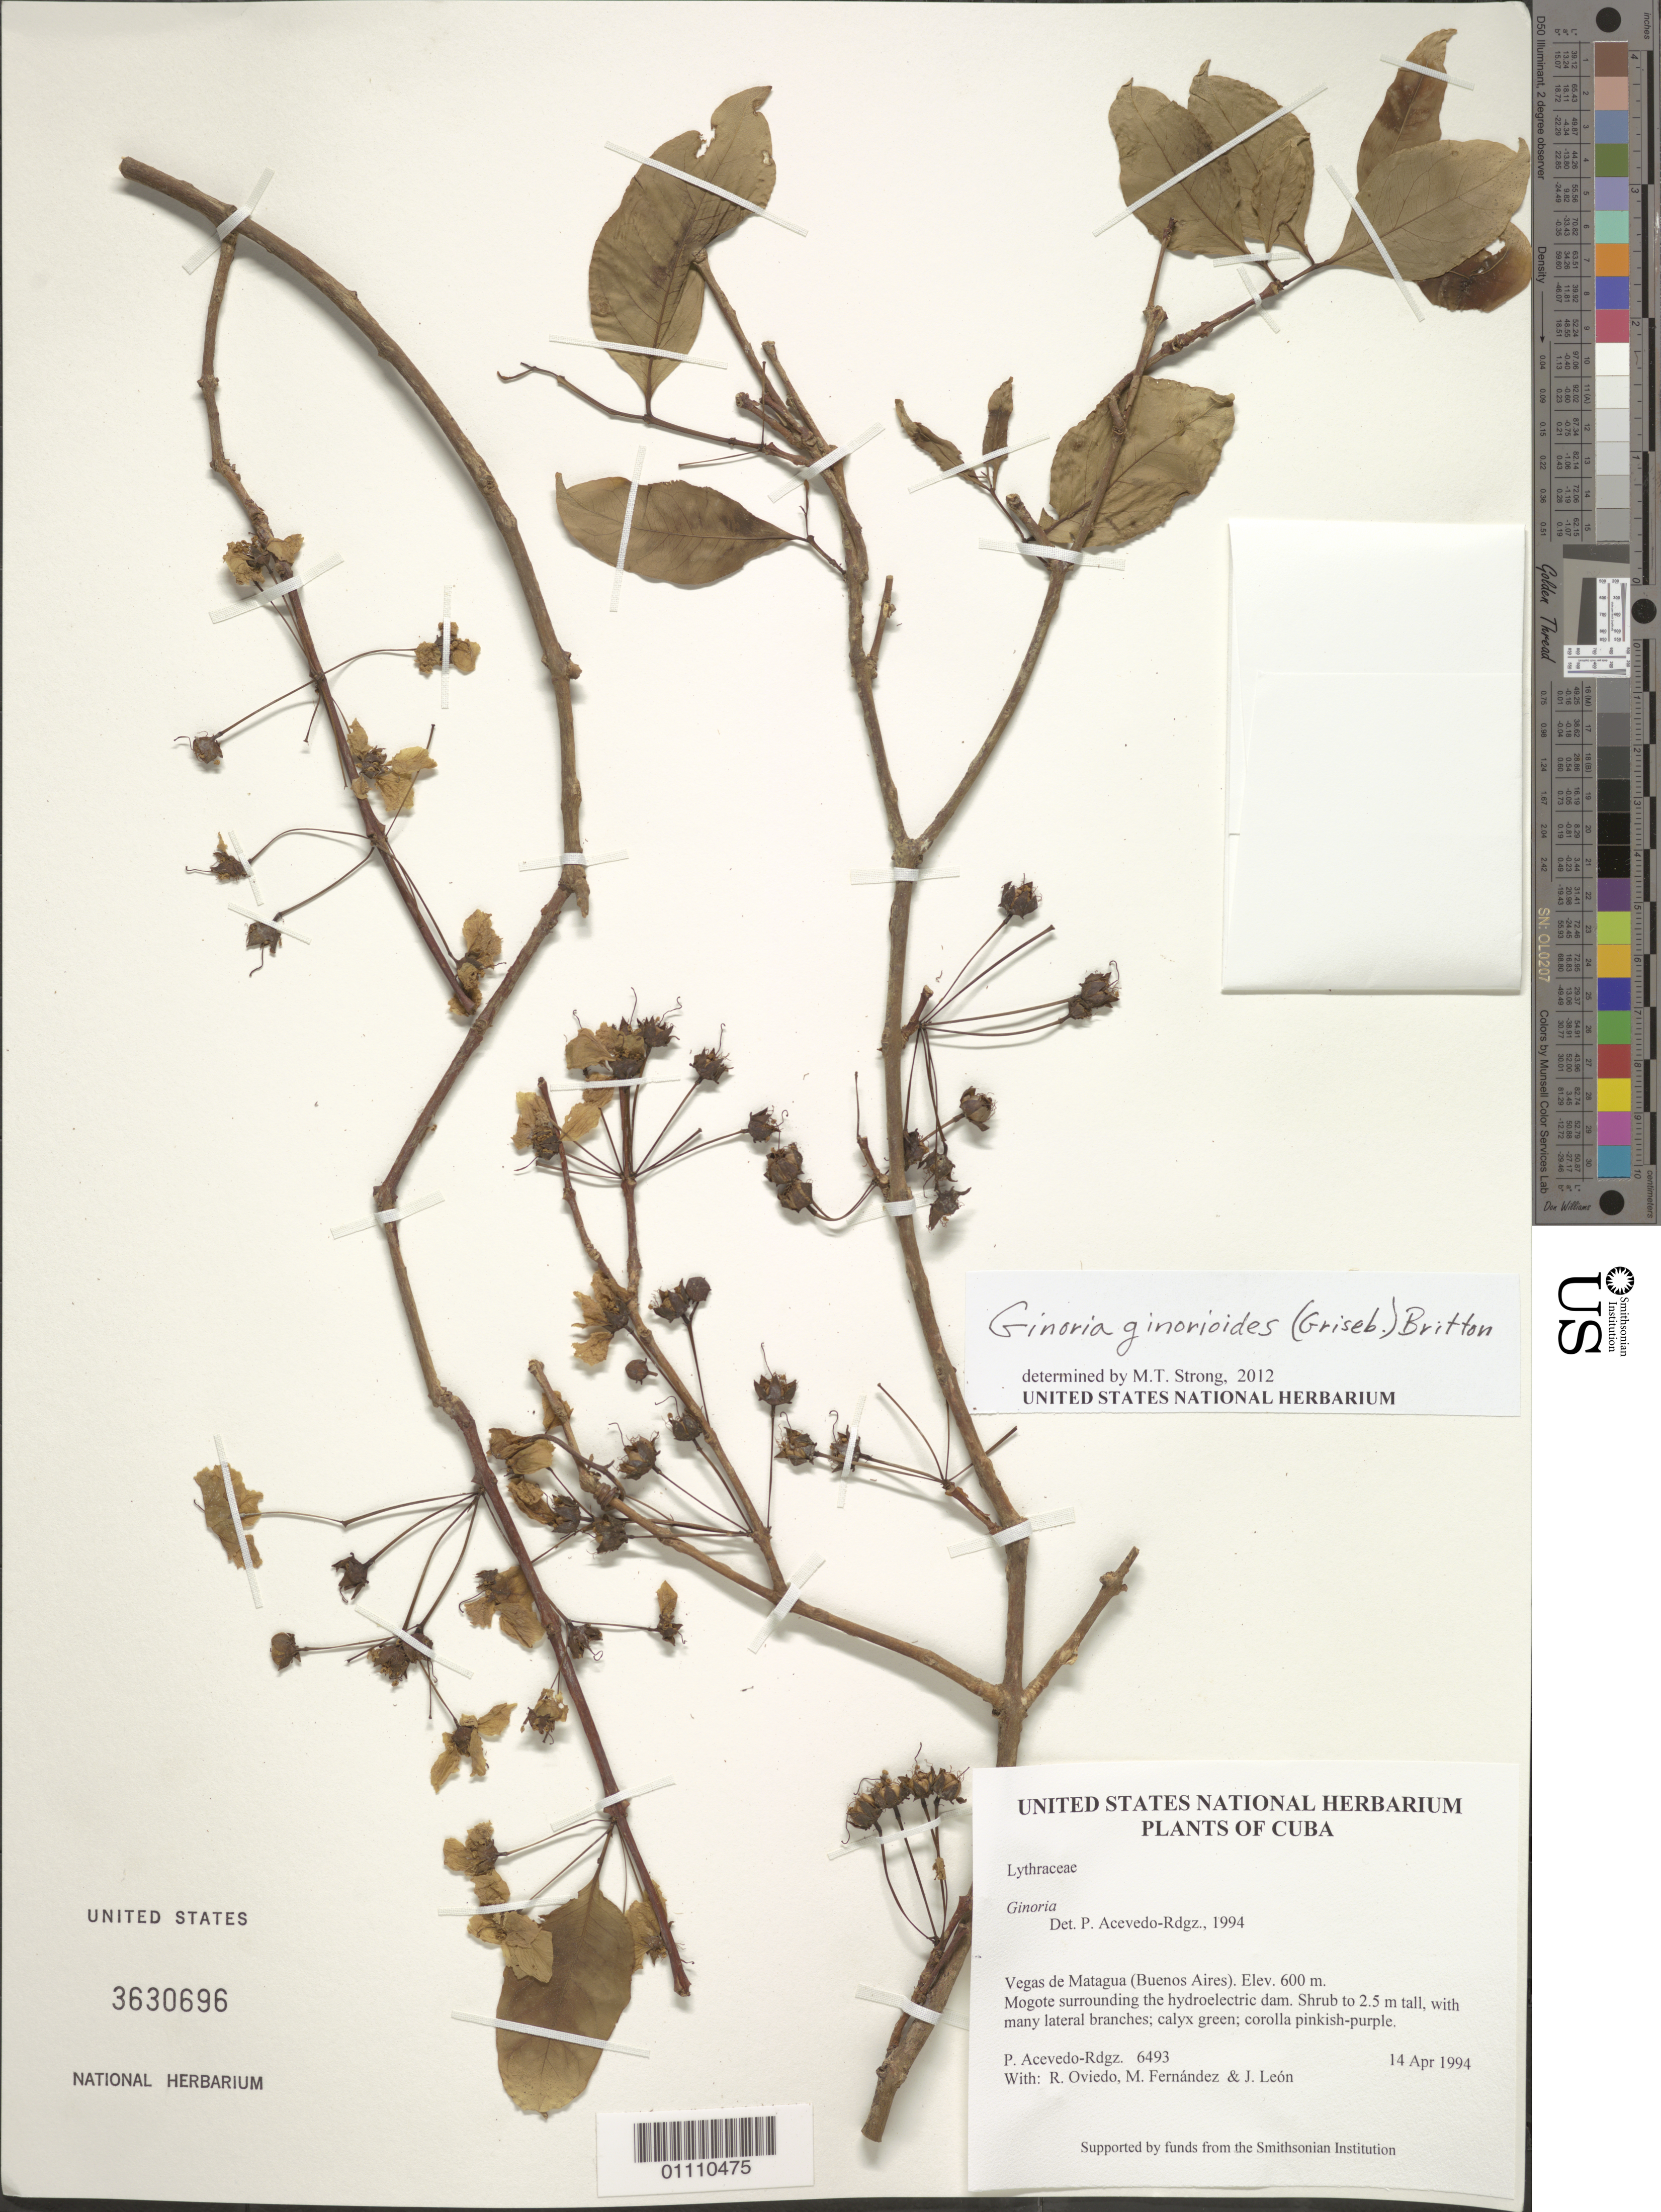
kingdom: Plantae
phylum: Tracheophyta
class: Magnoliopsida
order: Myrtales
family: Lythraceae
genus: Ginoria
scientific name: Ginoria ginorioides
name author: (Griseb.) Britton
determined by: Strong, M. T., (US), Smithsonian Institution - National Museum of Natural History (UNITED STATES)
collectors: P. Acevedo-Rodr., R. Oviedo, M. Fernández & J. León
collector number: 6493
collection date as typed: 14 Apr 1994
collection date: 1994-04-14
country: Cuba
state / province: Cienfuegos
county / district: Municipio de Cumanayagua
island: Cuba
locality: Vegas de Matagua (Buenos Aires)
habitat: Mogote surrounding the hydroelectric dam.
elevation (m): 600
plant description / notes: NY, K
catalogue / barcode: US 3630696